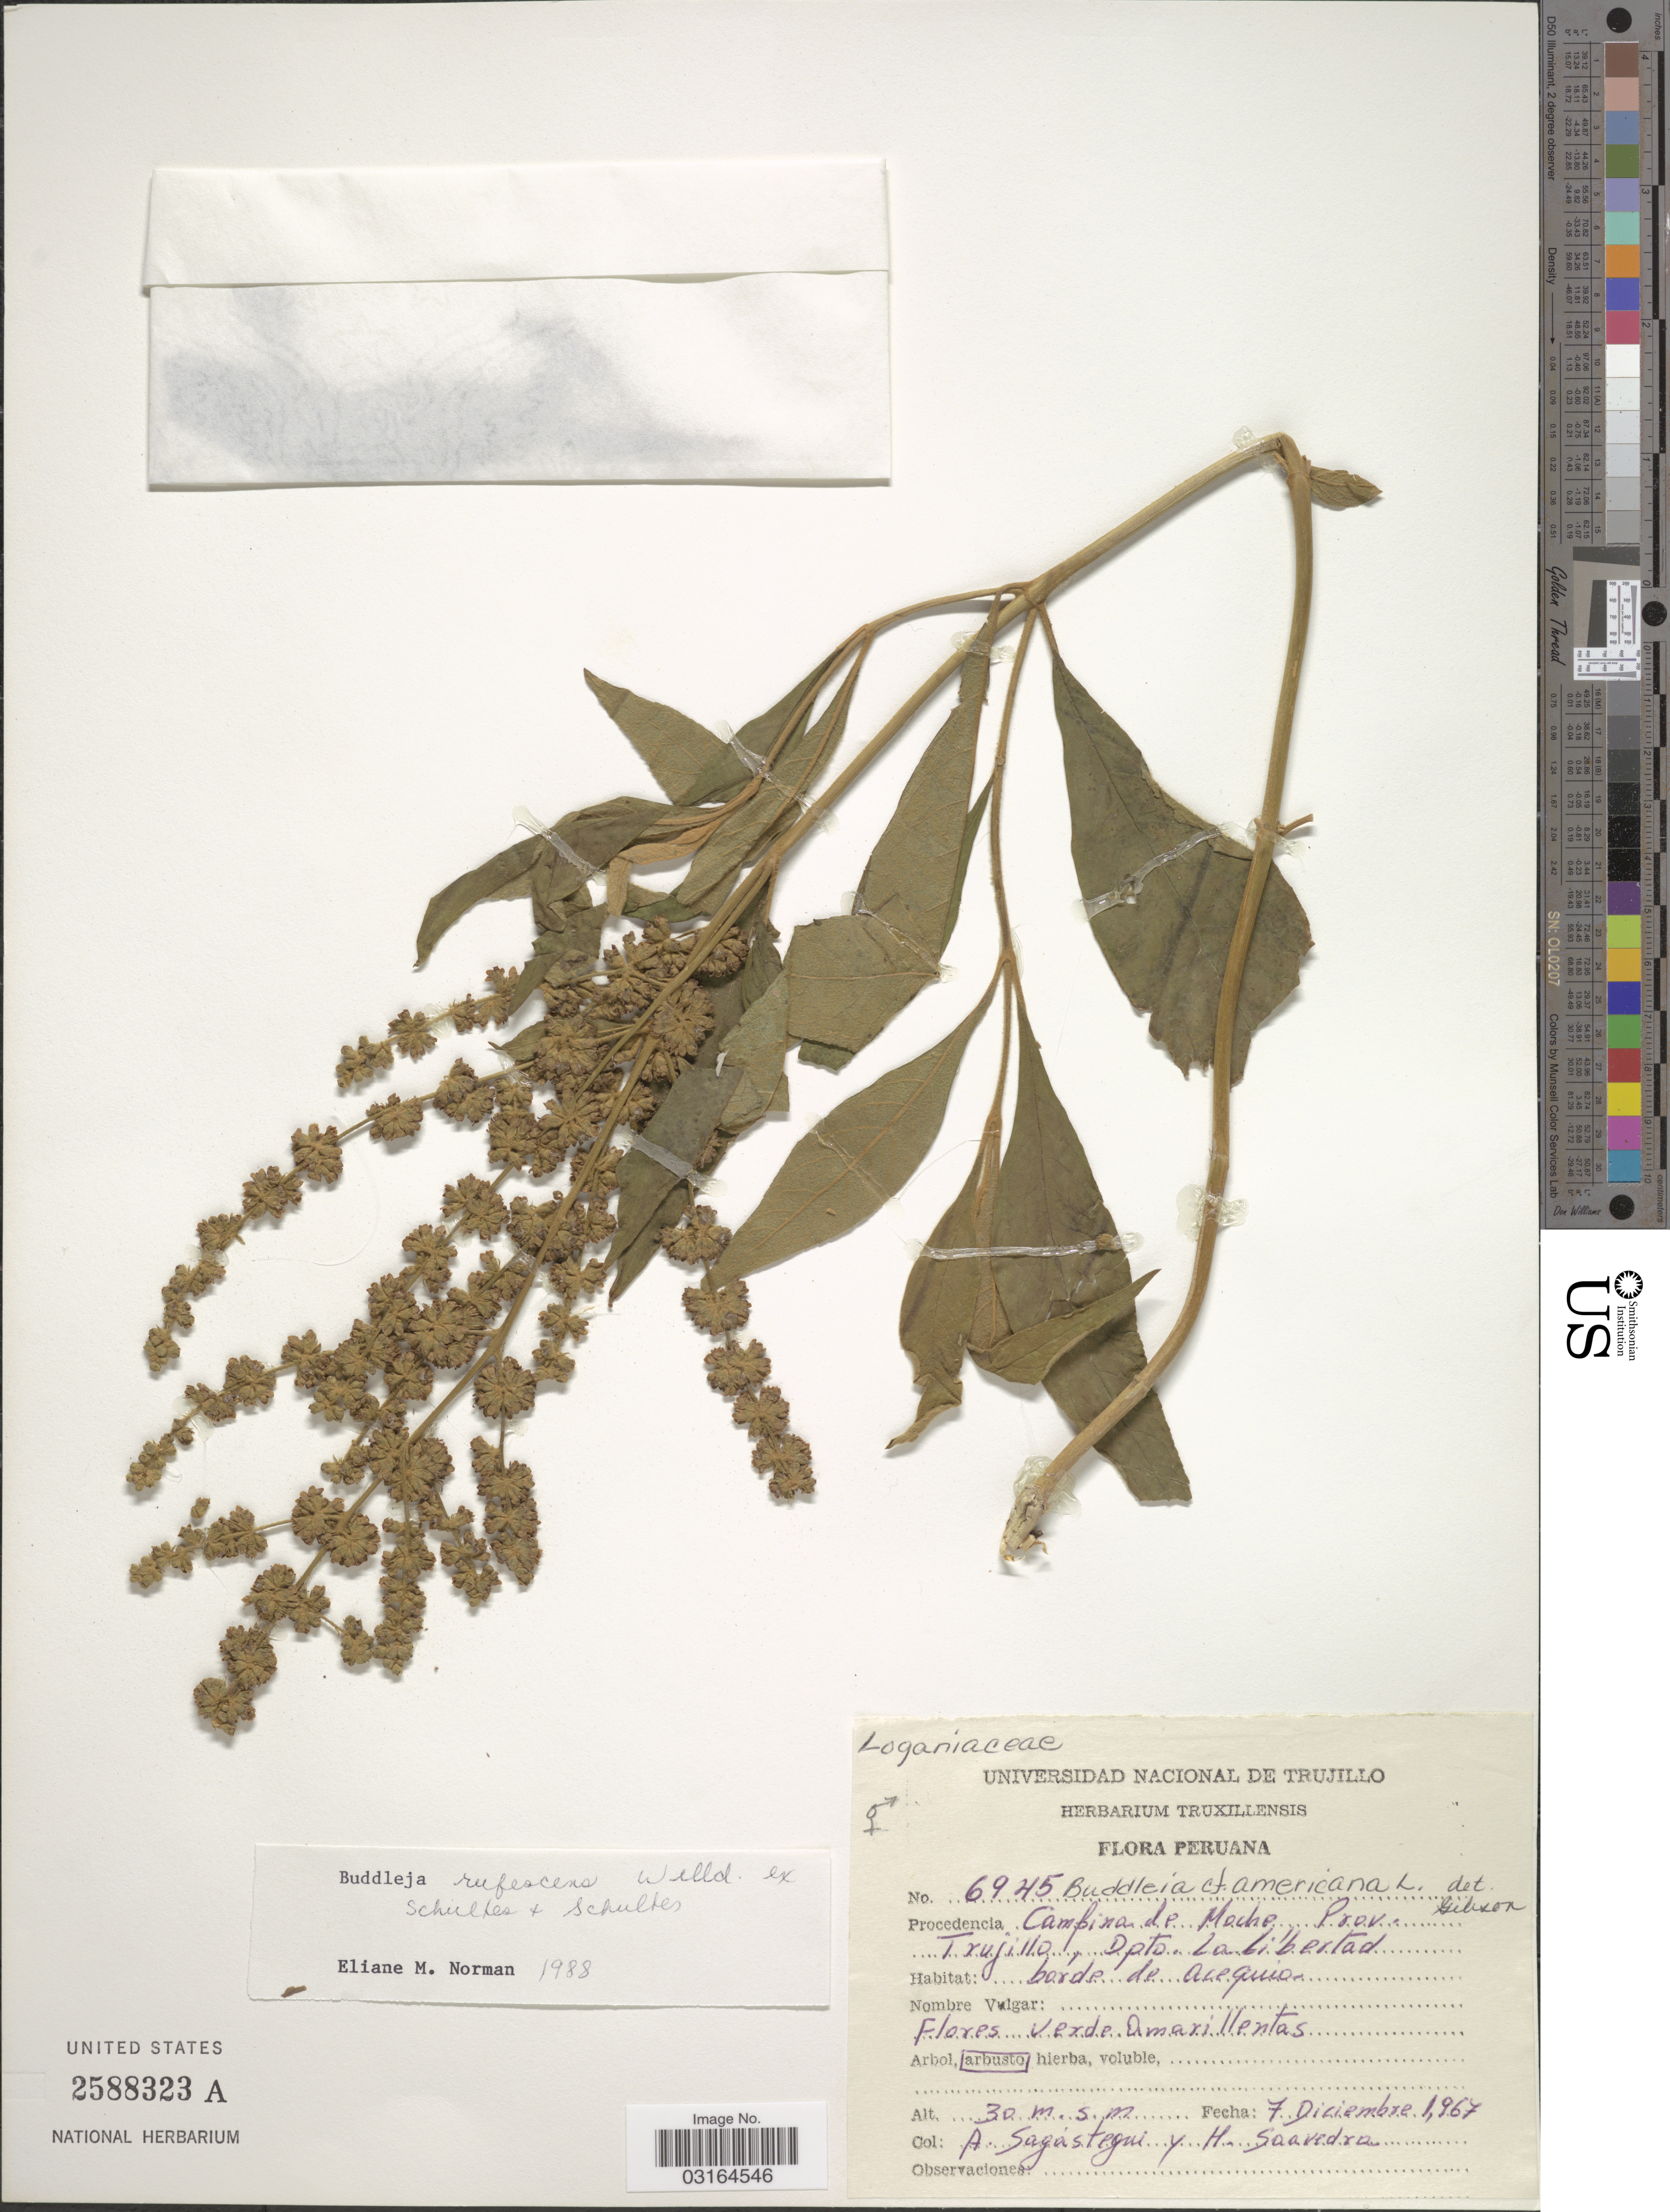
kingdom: Plantae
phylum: Tracheophyta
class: Magnoliopsida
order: Lamiales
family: Scrophulariaceae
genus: Buddleja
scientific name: Buddleja rufescens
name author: Willd.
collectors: A. Sagastegui & H. Saavedra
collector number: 6945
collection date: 1967-12-07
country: Peru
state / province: La Libertad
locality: Campina de Moche Prov. Trujillo, Dpto. La Libertad.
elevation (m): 30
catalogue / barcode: US 2588323A